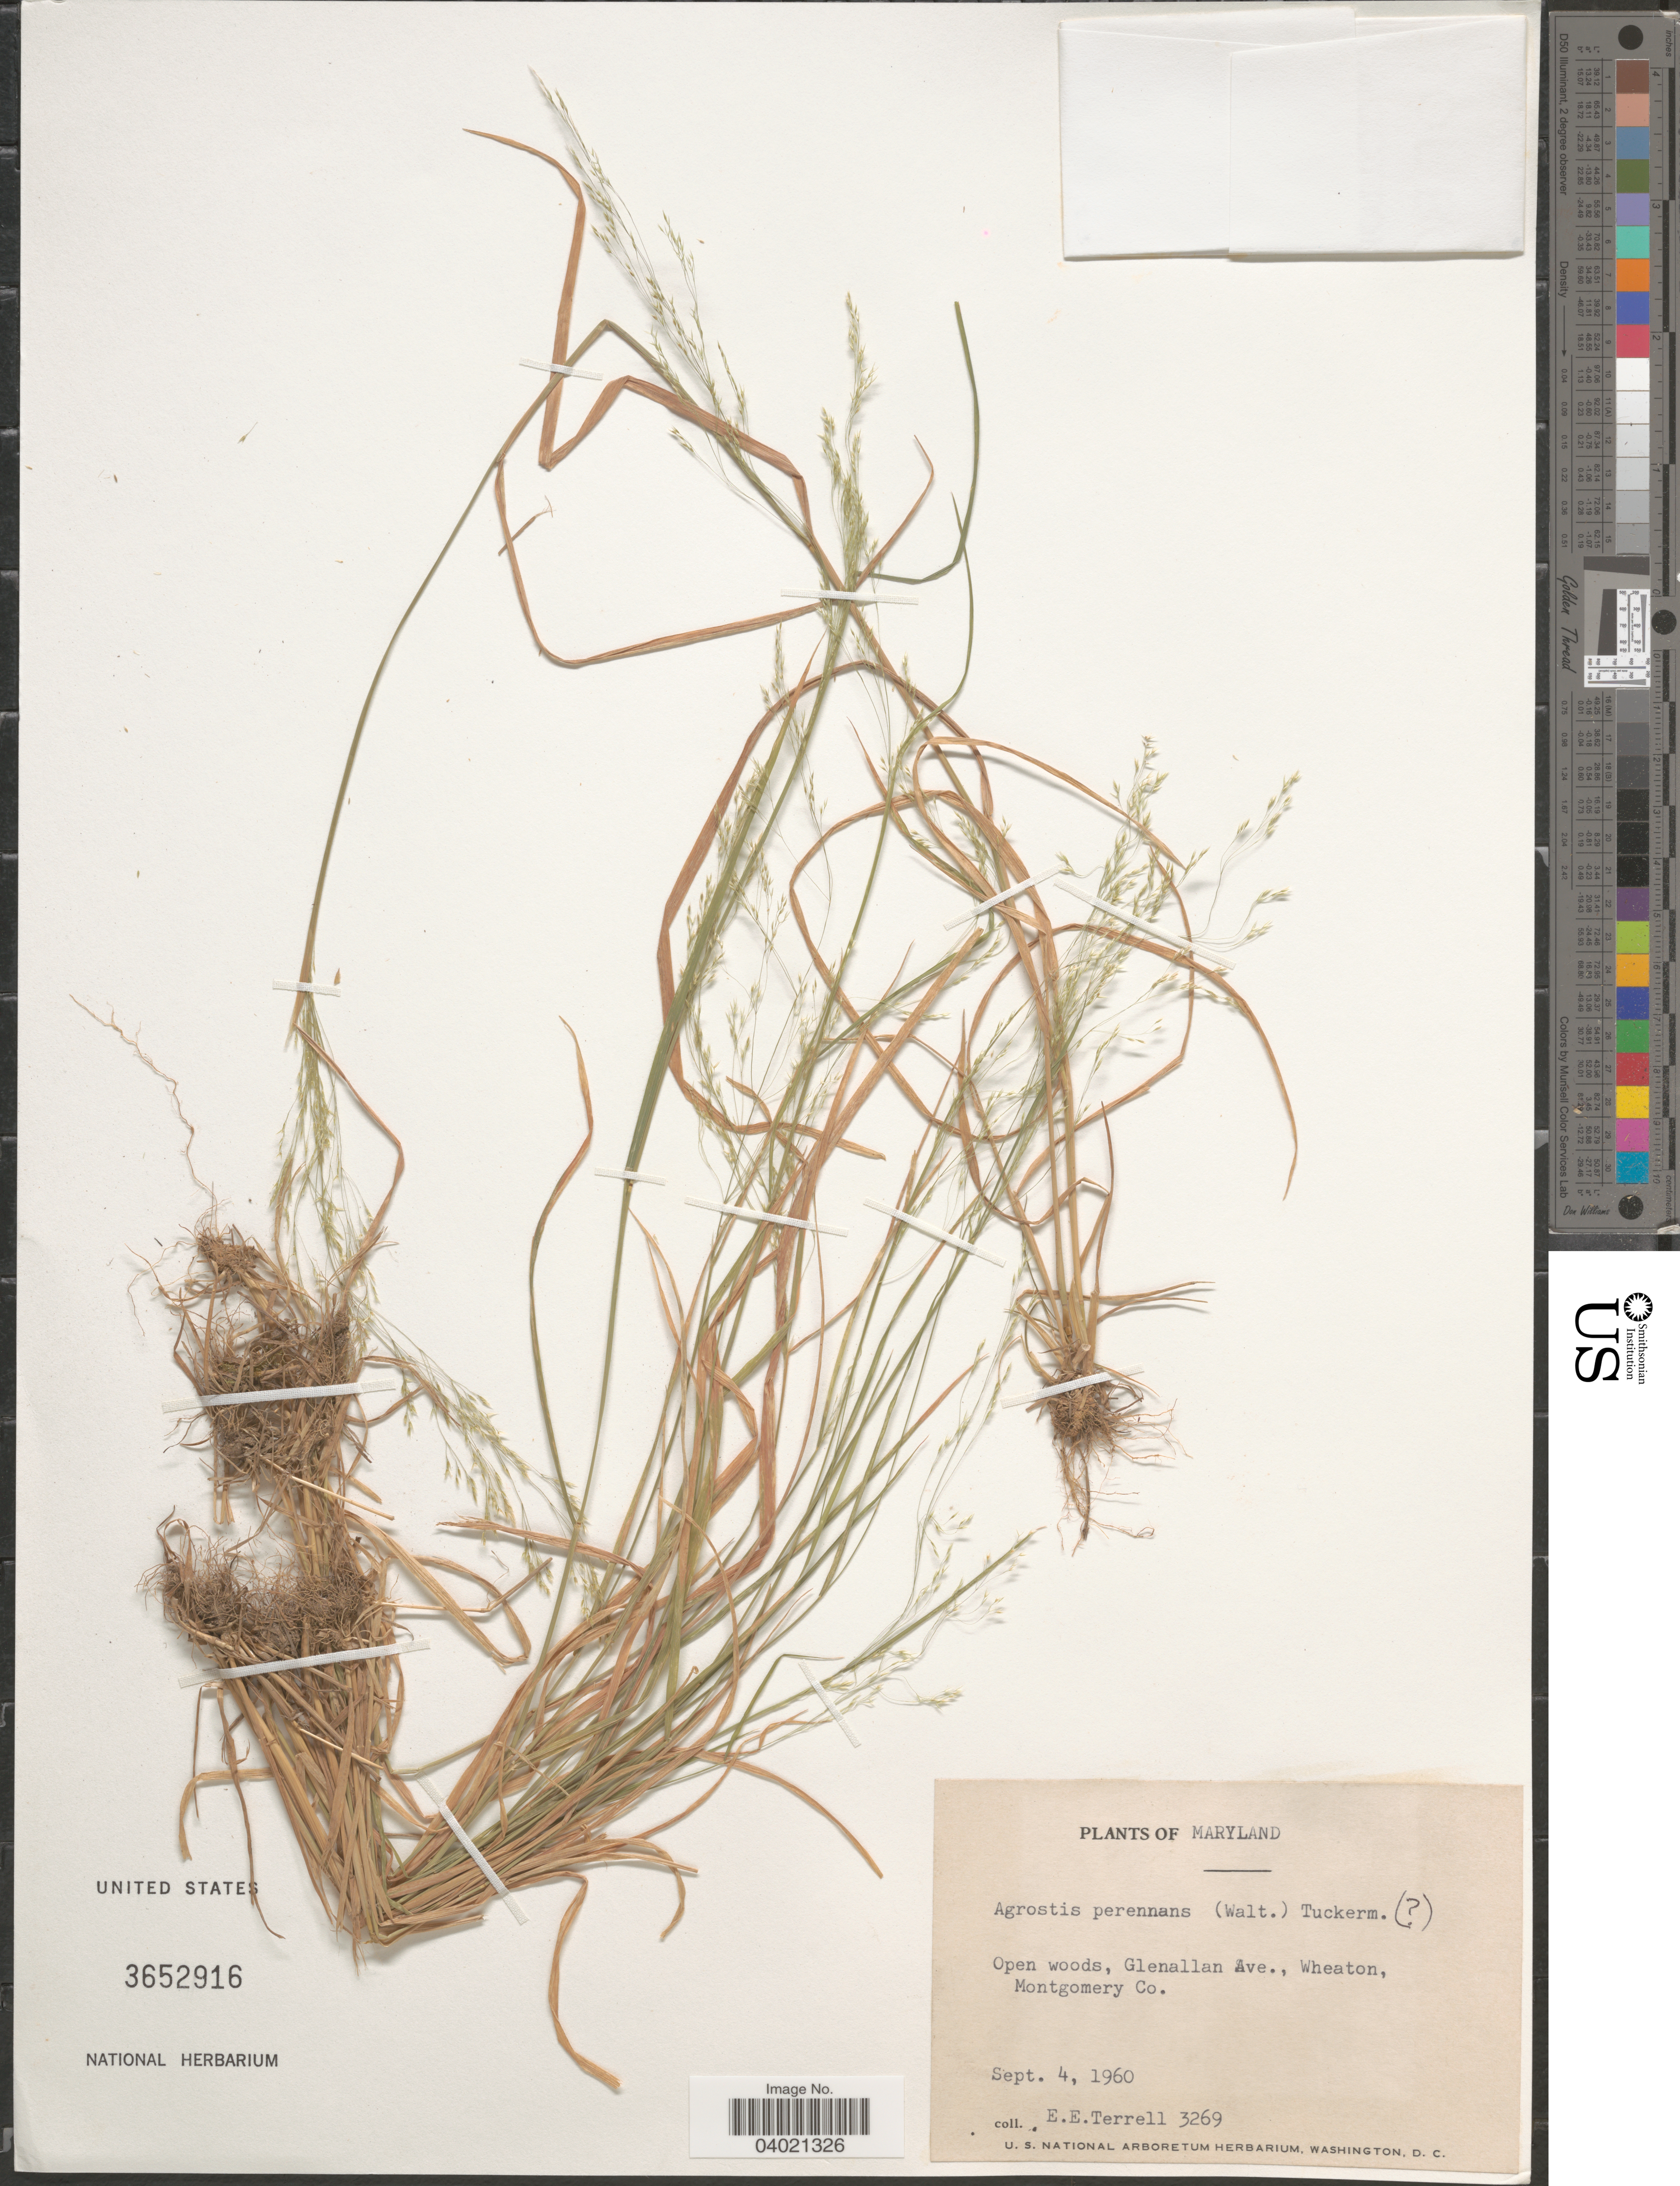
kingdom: Plantae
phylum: Tracheophyta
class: Liliopsida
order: Poales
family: Poaceae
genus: Agrostis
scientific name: Agrostis perennans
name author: (Walter) Tuck.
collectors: E. E. Terrell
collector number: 3269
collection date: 1960-09-04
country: United States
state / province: Maryland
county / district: Montgomery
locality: Glenallan ave., Wheaton, Montgomery Co.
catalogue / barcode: US 3652916